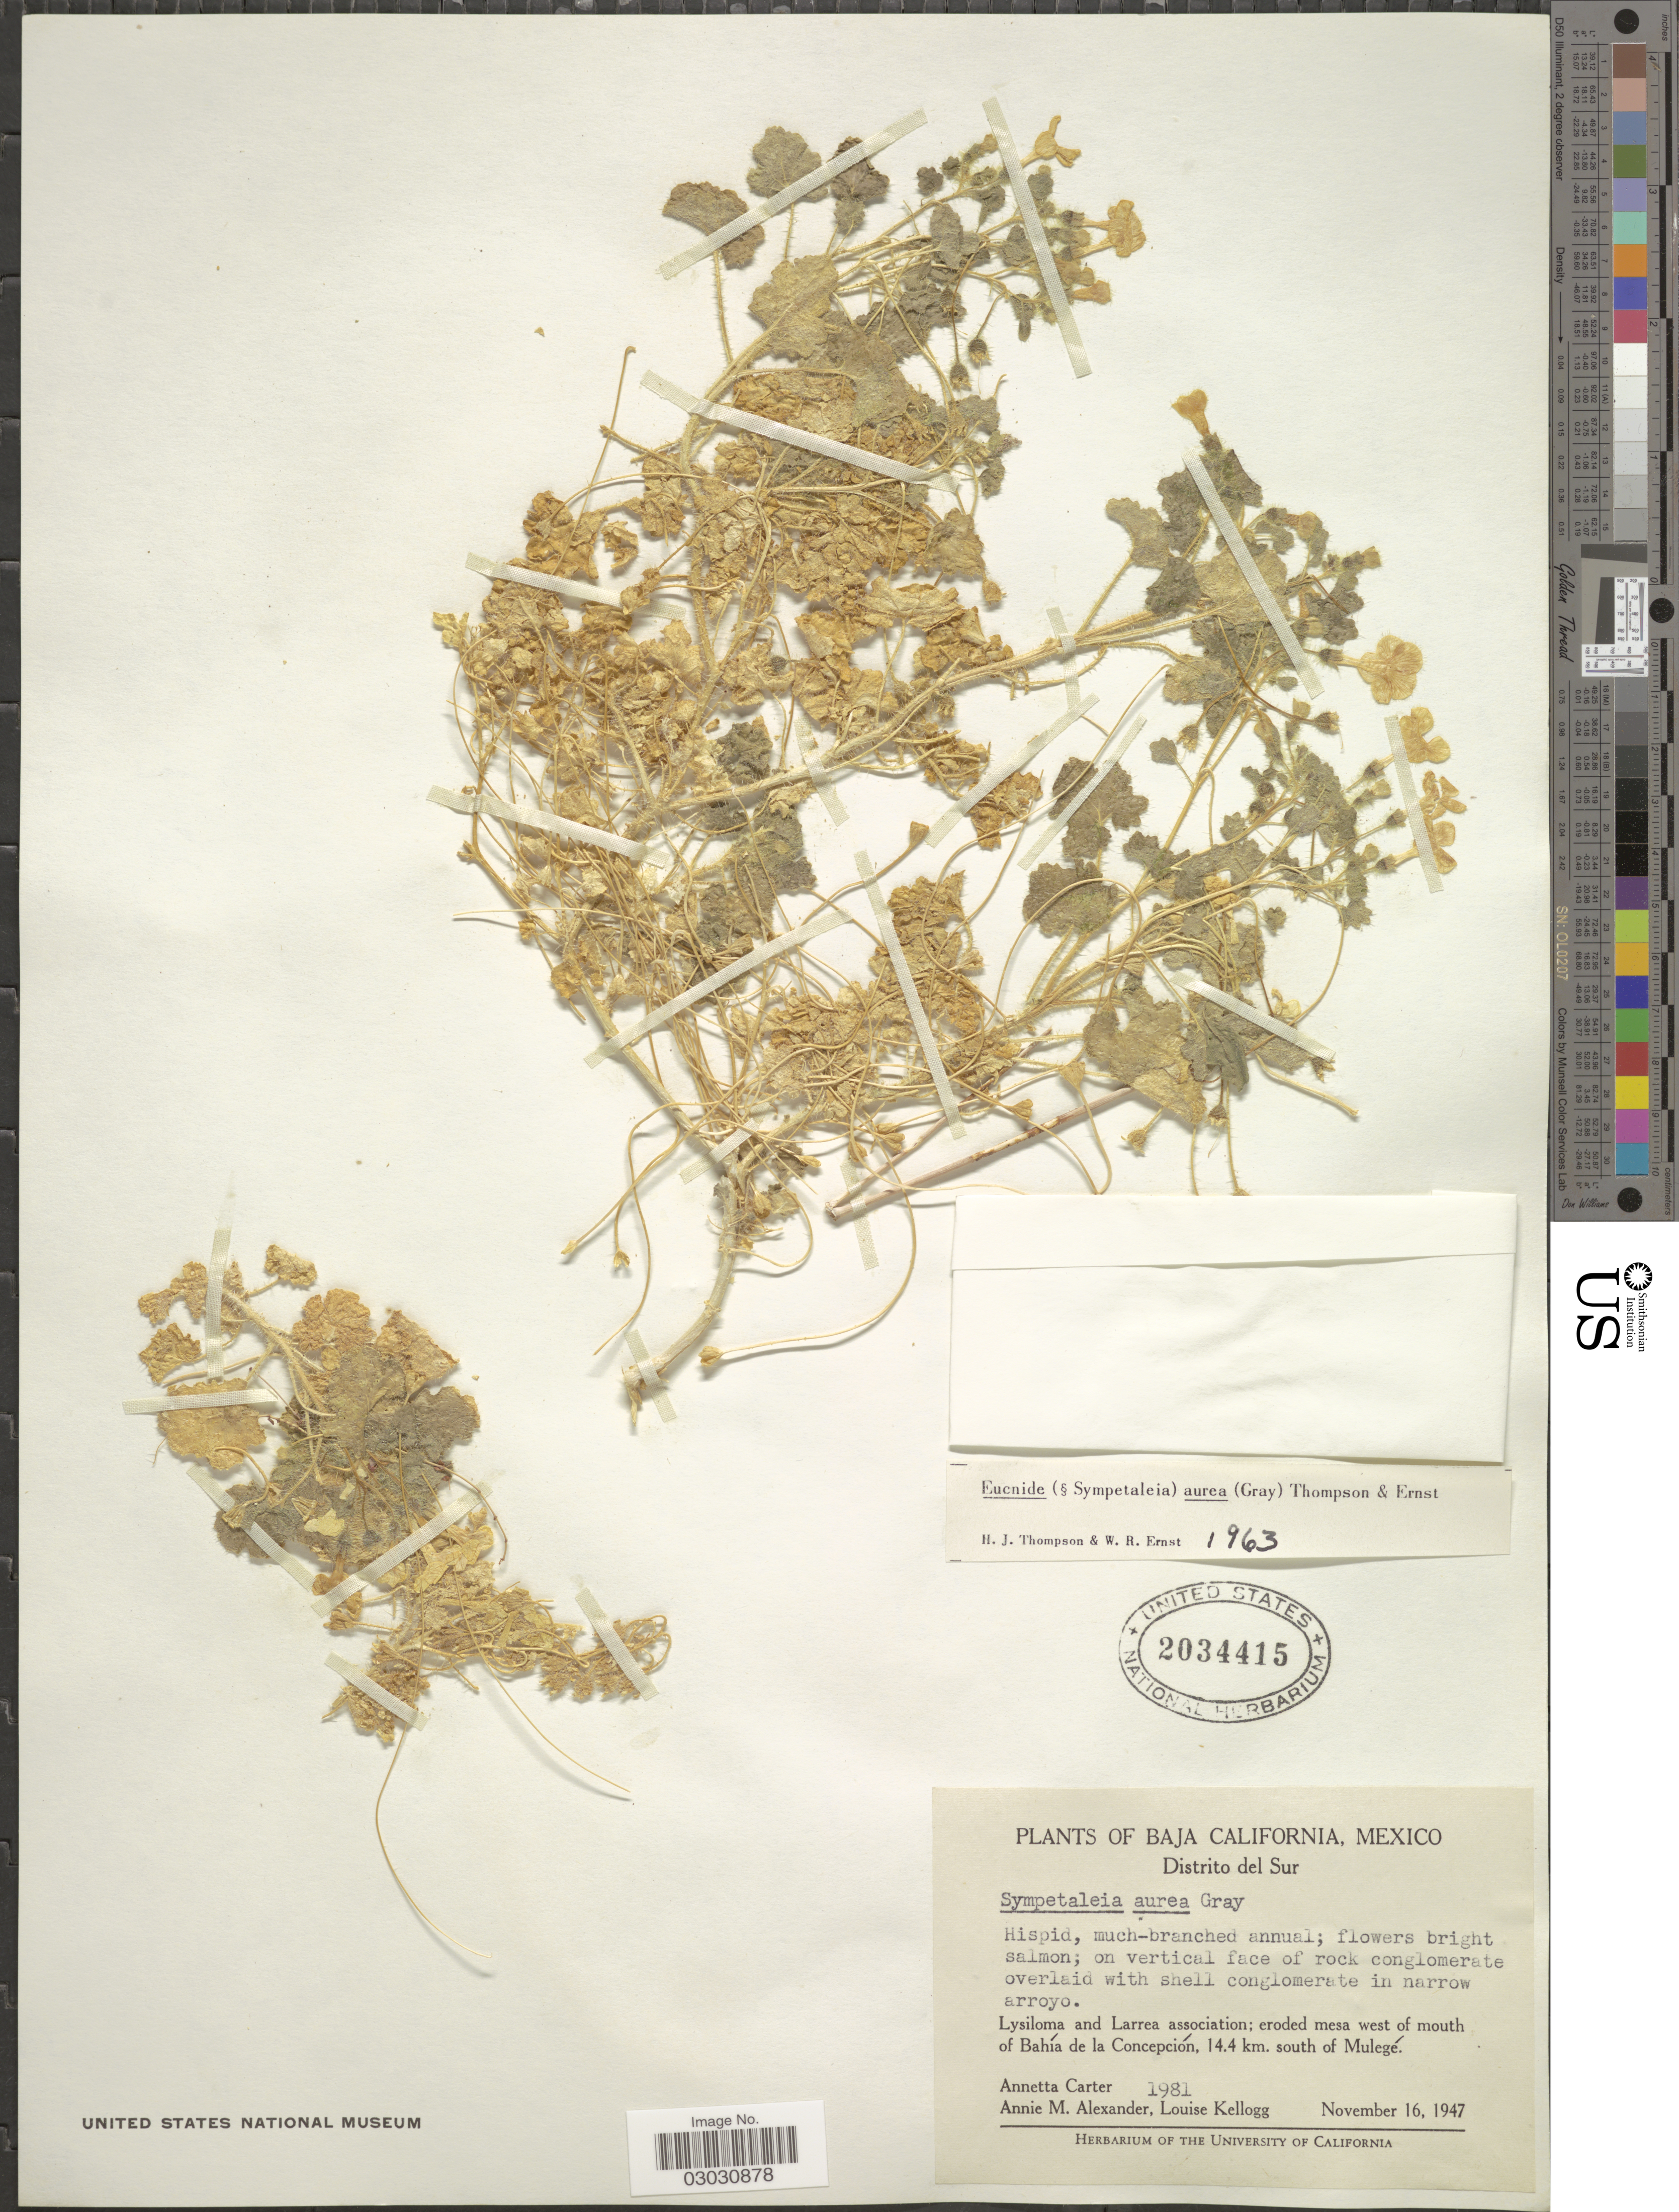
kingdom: Plantae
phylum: Tracheophyta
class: Magnoliopsida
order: Cornales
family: Loasaceae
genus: Eucnide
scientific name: Eucnide aurea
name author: (A. Gray) H.J. Thomps. & W.R. Ernst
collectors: A. Carter, A. M. Alexander & L. Kellogg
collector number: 1981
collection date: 1947-11-16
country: Mexico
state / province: Baja California Sur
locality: Distrito del Sur. Eroded mesa west of mouth of Bahía de la Concepción, 14.4 km. south of Mulegé.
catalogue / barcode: US 2034415